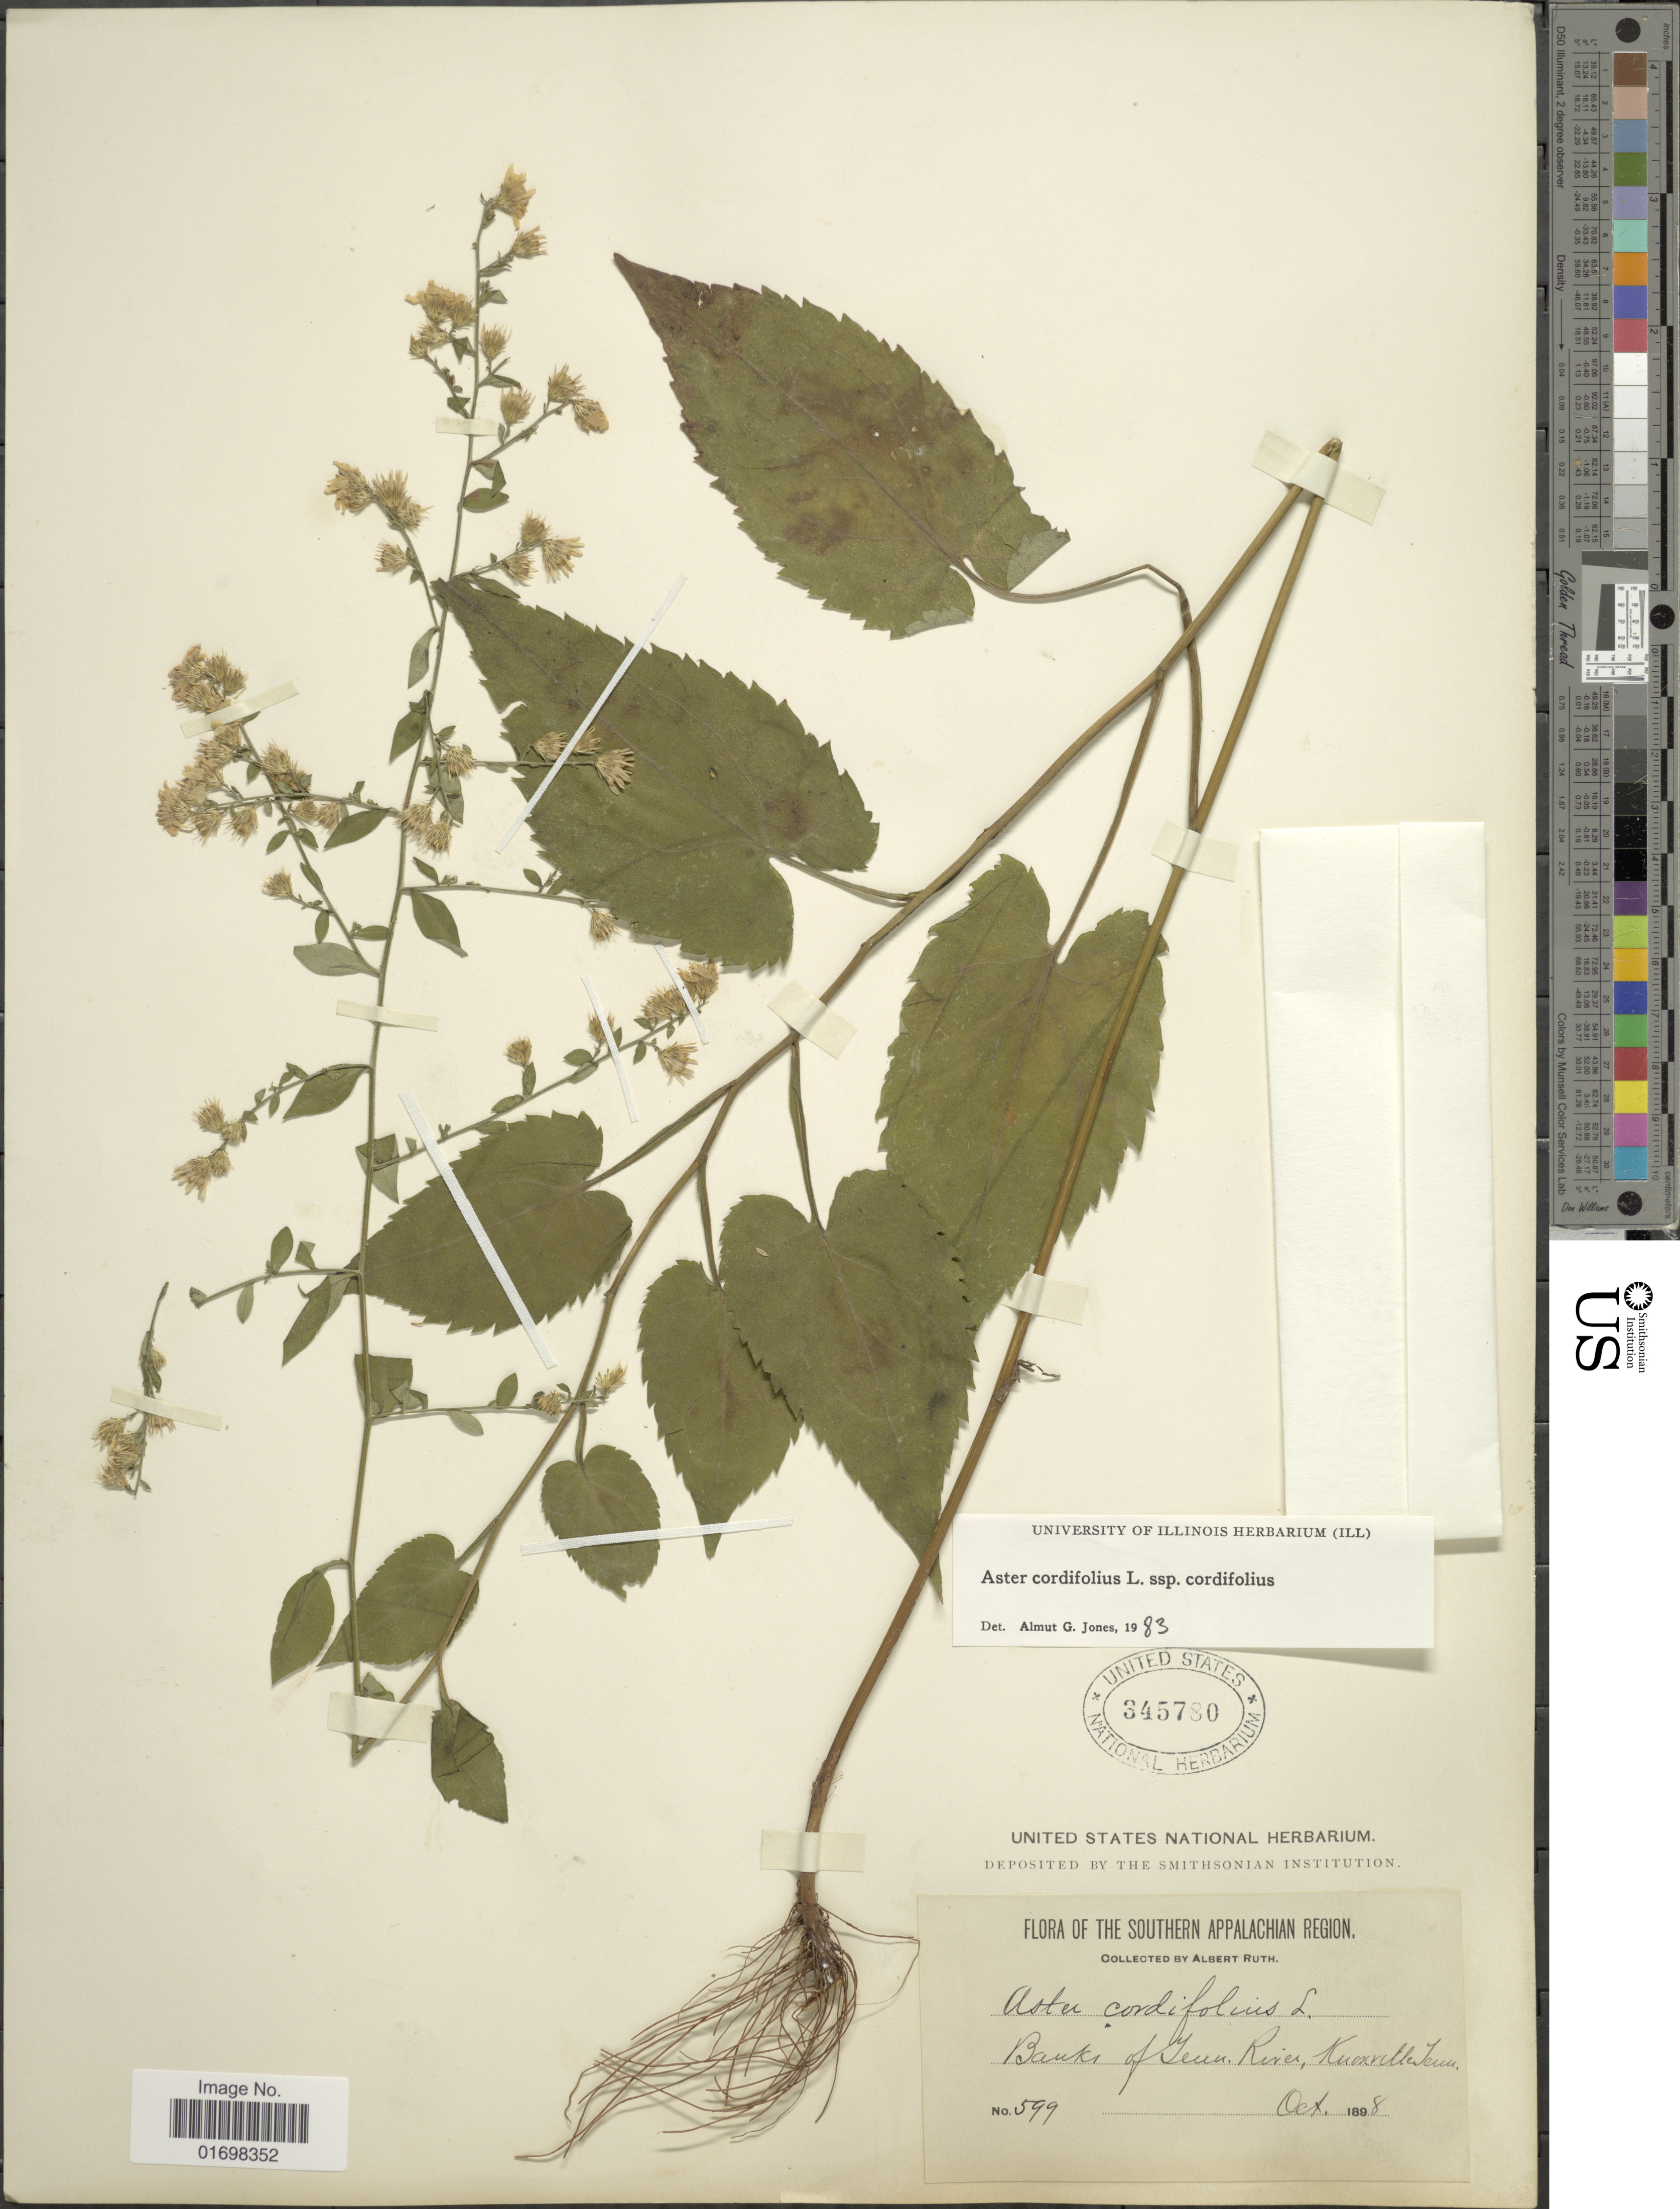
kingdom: Plantae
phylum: Tracheophyta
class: Magnoliopsida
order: Asterales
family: Asteraceae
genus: Symphyotrichum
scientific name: Symphyotrichum cordifolium var. cordifolium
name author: (L.) G.L. Nesom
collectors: A. Ruth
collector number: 599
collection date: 1898-10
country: United States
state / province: Tennessee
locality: Southern Appalachan Region, Banks of Tenn. River, Knoxville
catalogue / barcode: US 345780